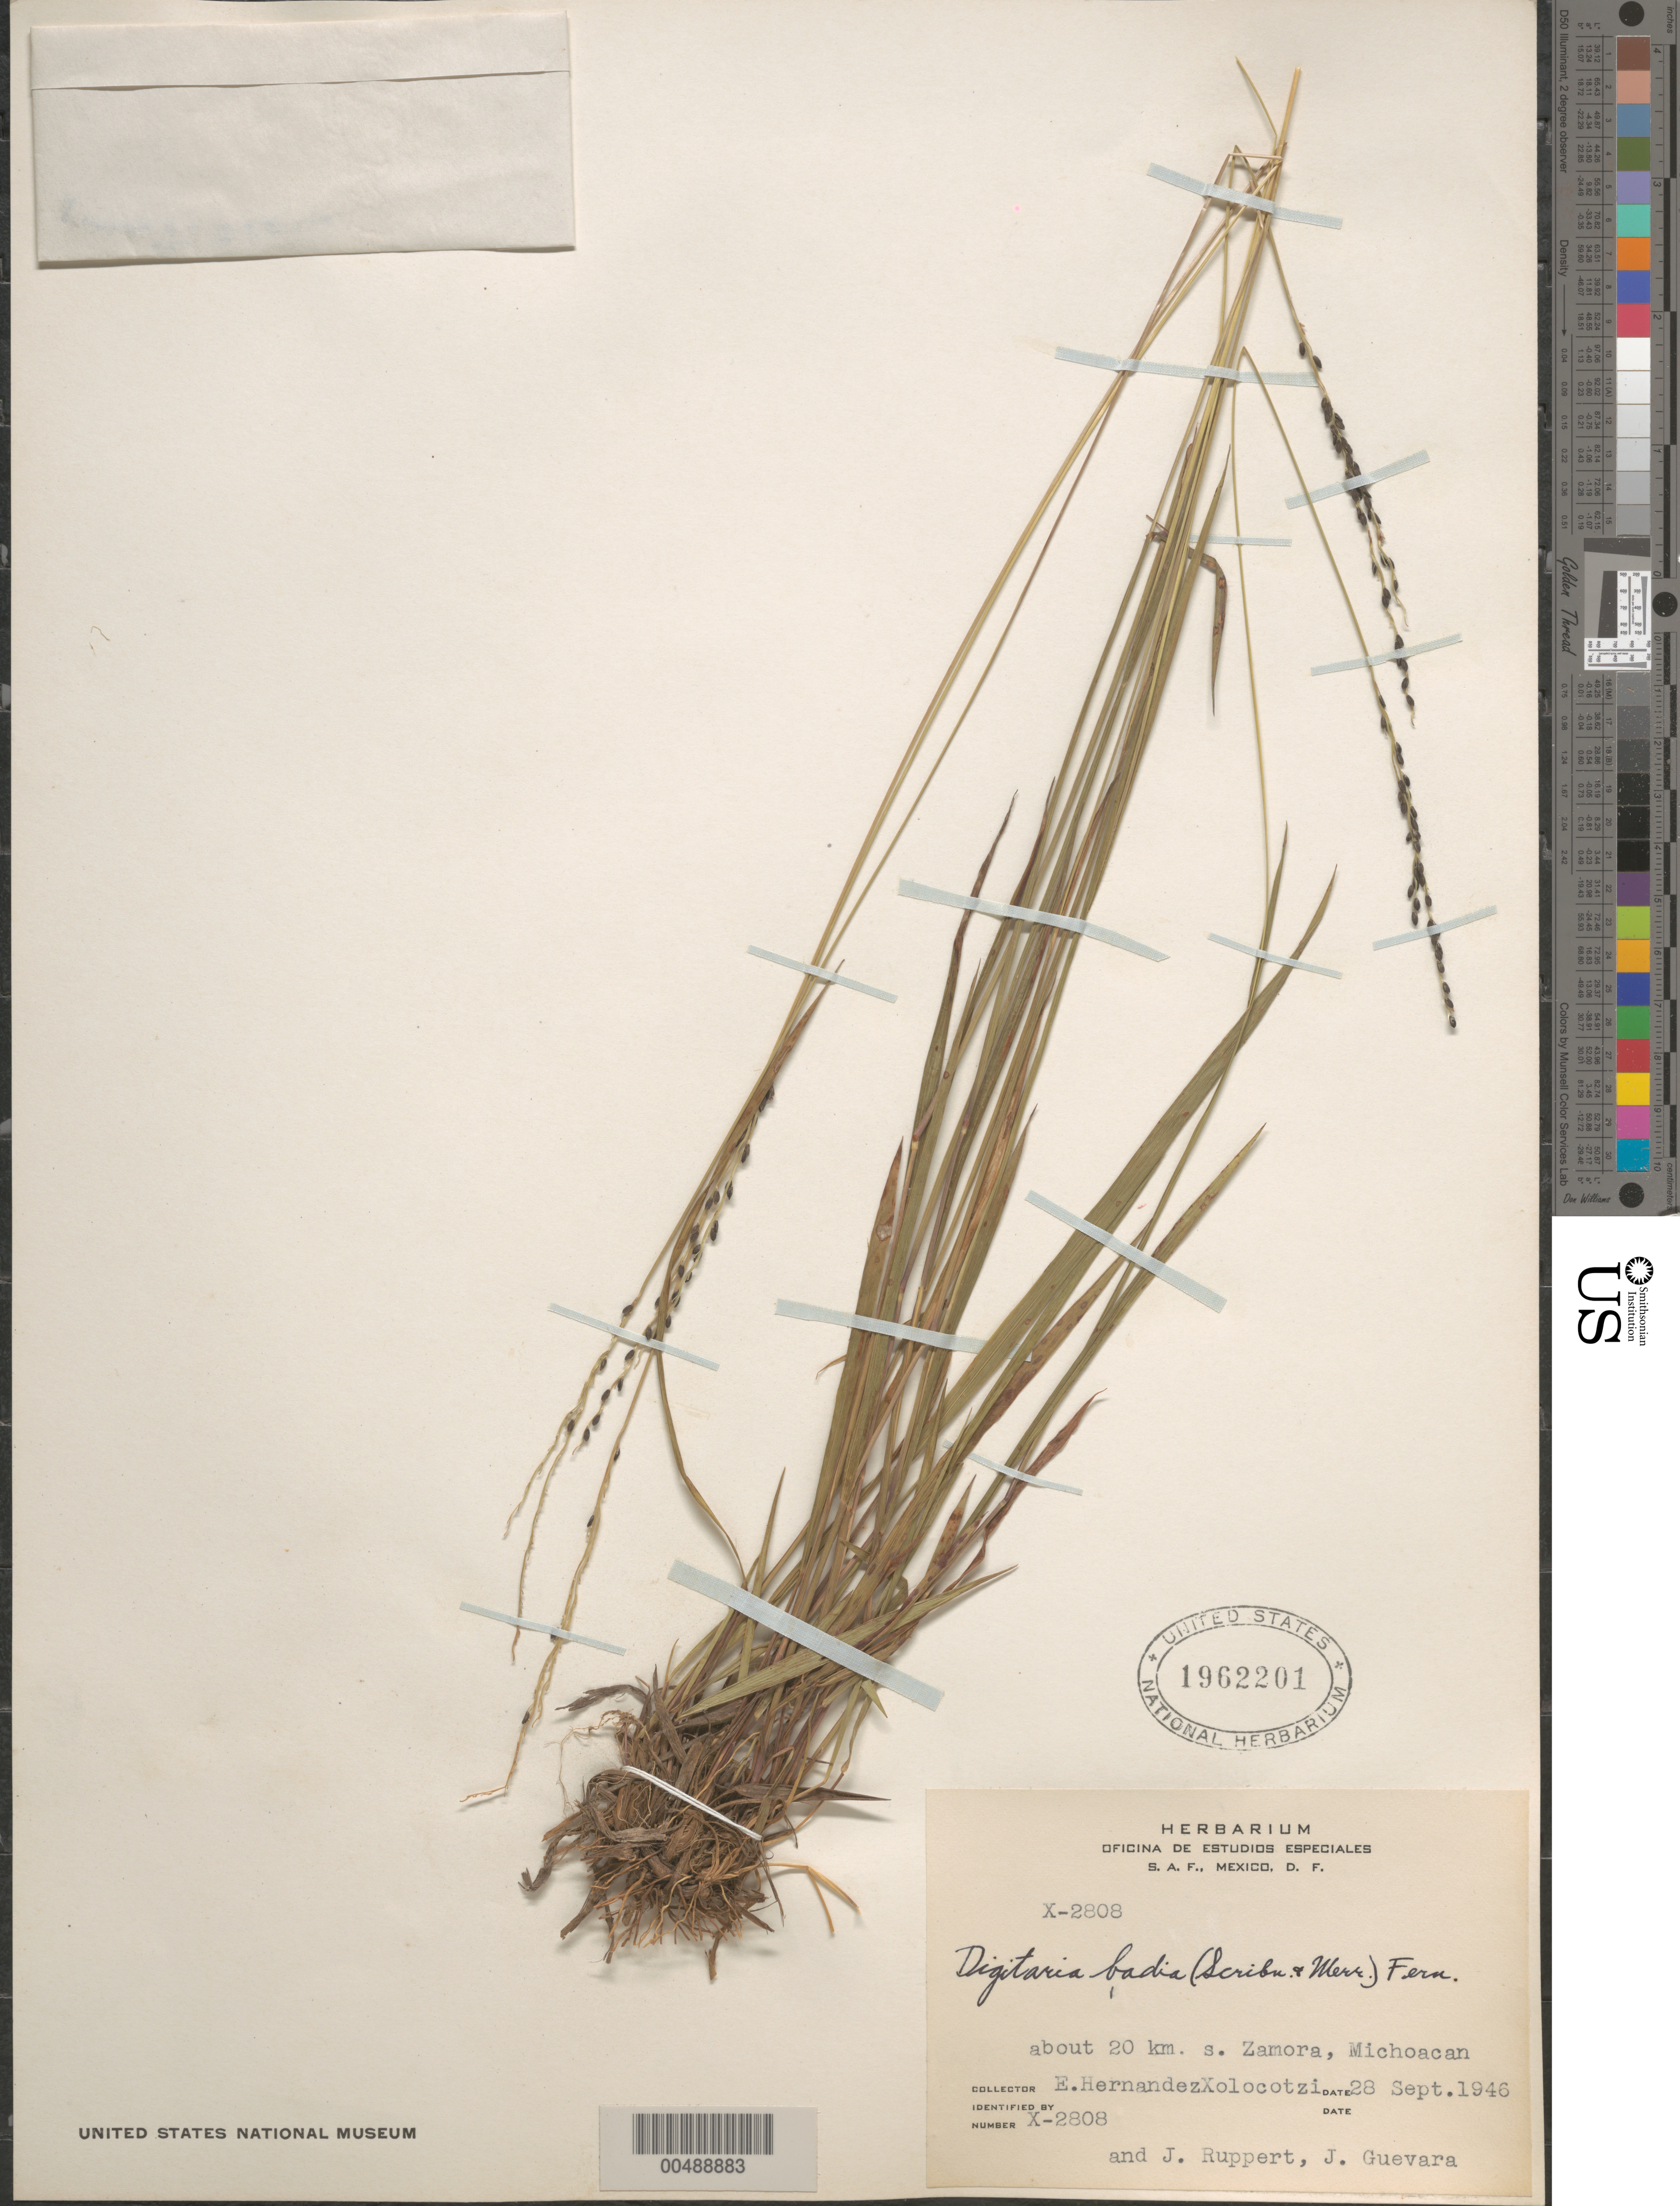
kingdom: Plantae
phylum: Tracheophyta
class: Liliopsida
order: Poales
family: Poaceae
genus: Digitaria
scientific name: Digitaria badia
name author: (Scribn. & Merr.) Fernald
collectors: E. I. Hernández-X., J. Guevara & J. Ruppert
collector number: x-2808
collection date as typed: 28 Sep 1946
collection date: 1946-09-28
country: Mexico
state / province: Michoacán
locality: About 20 km S Zamora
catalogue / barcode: US 1962201